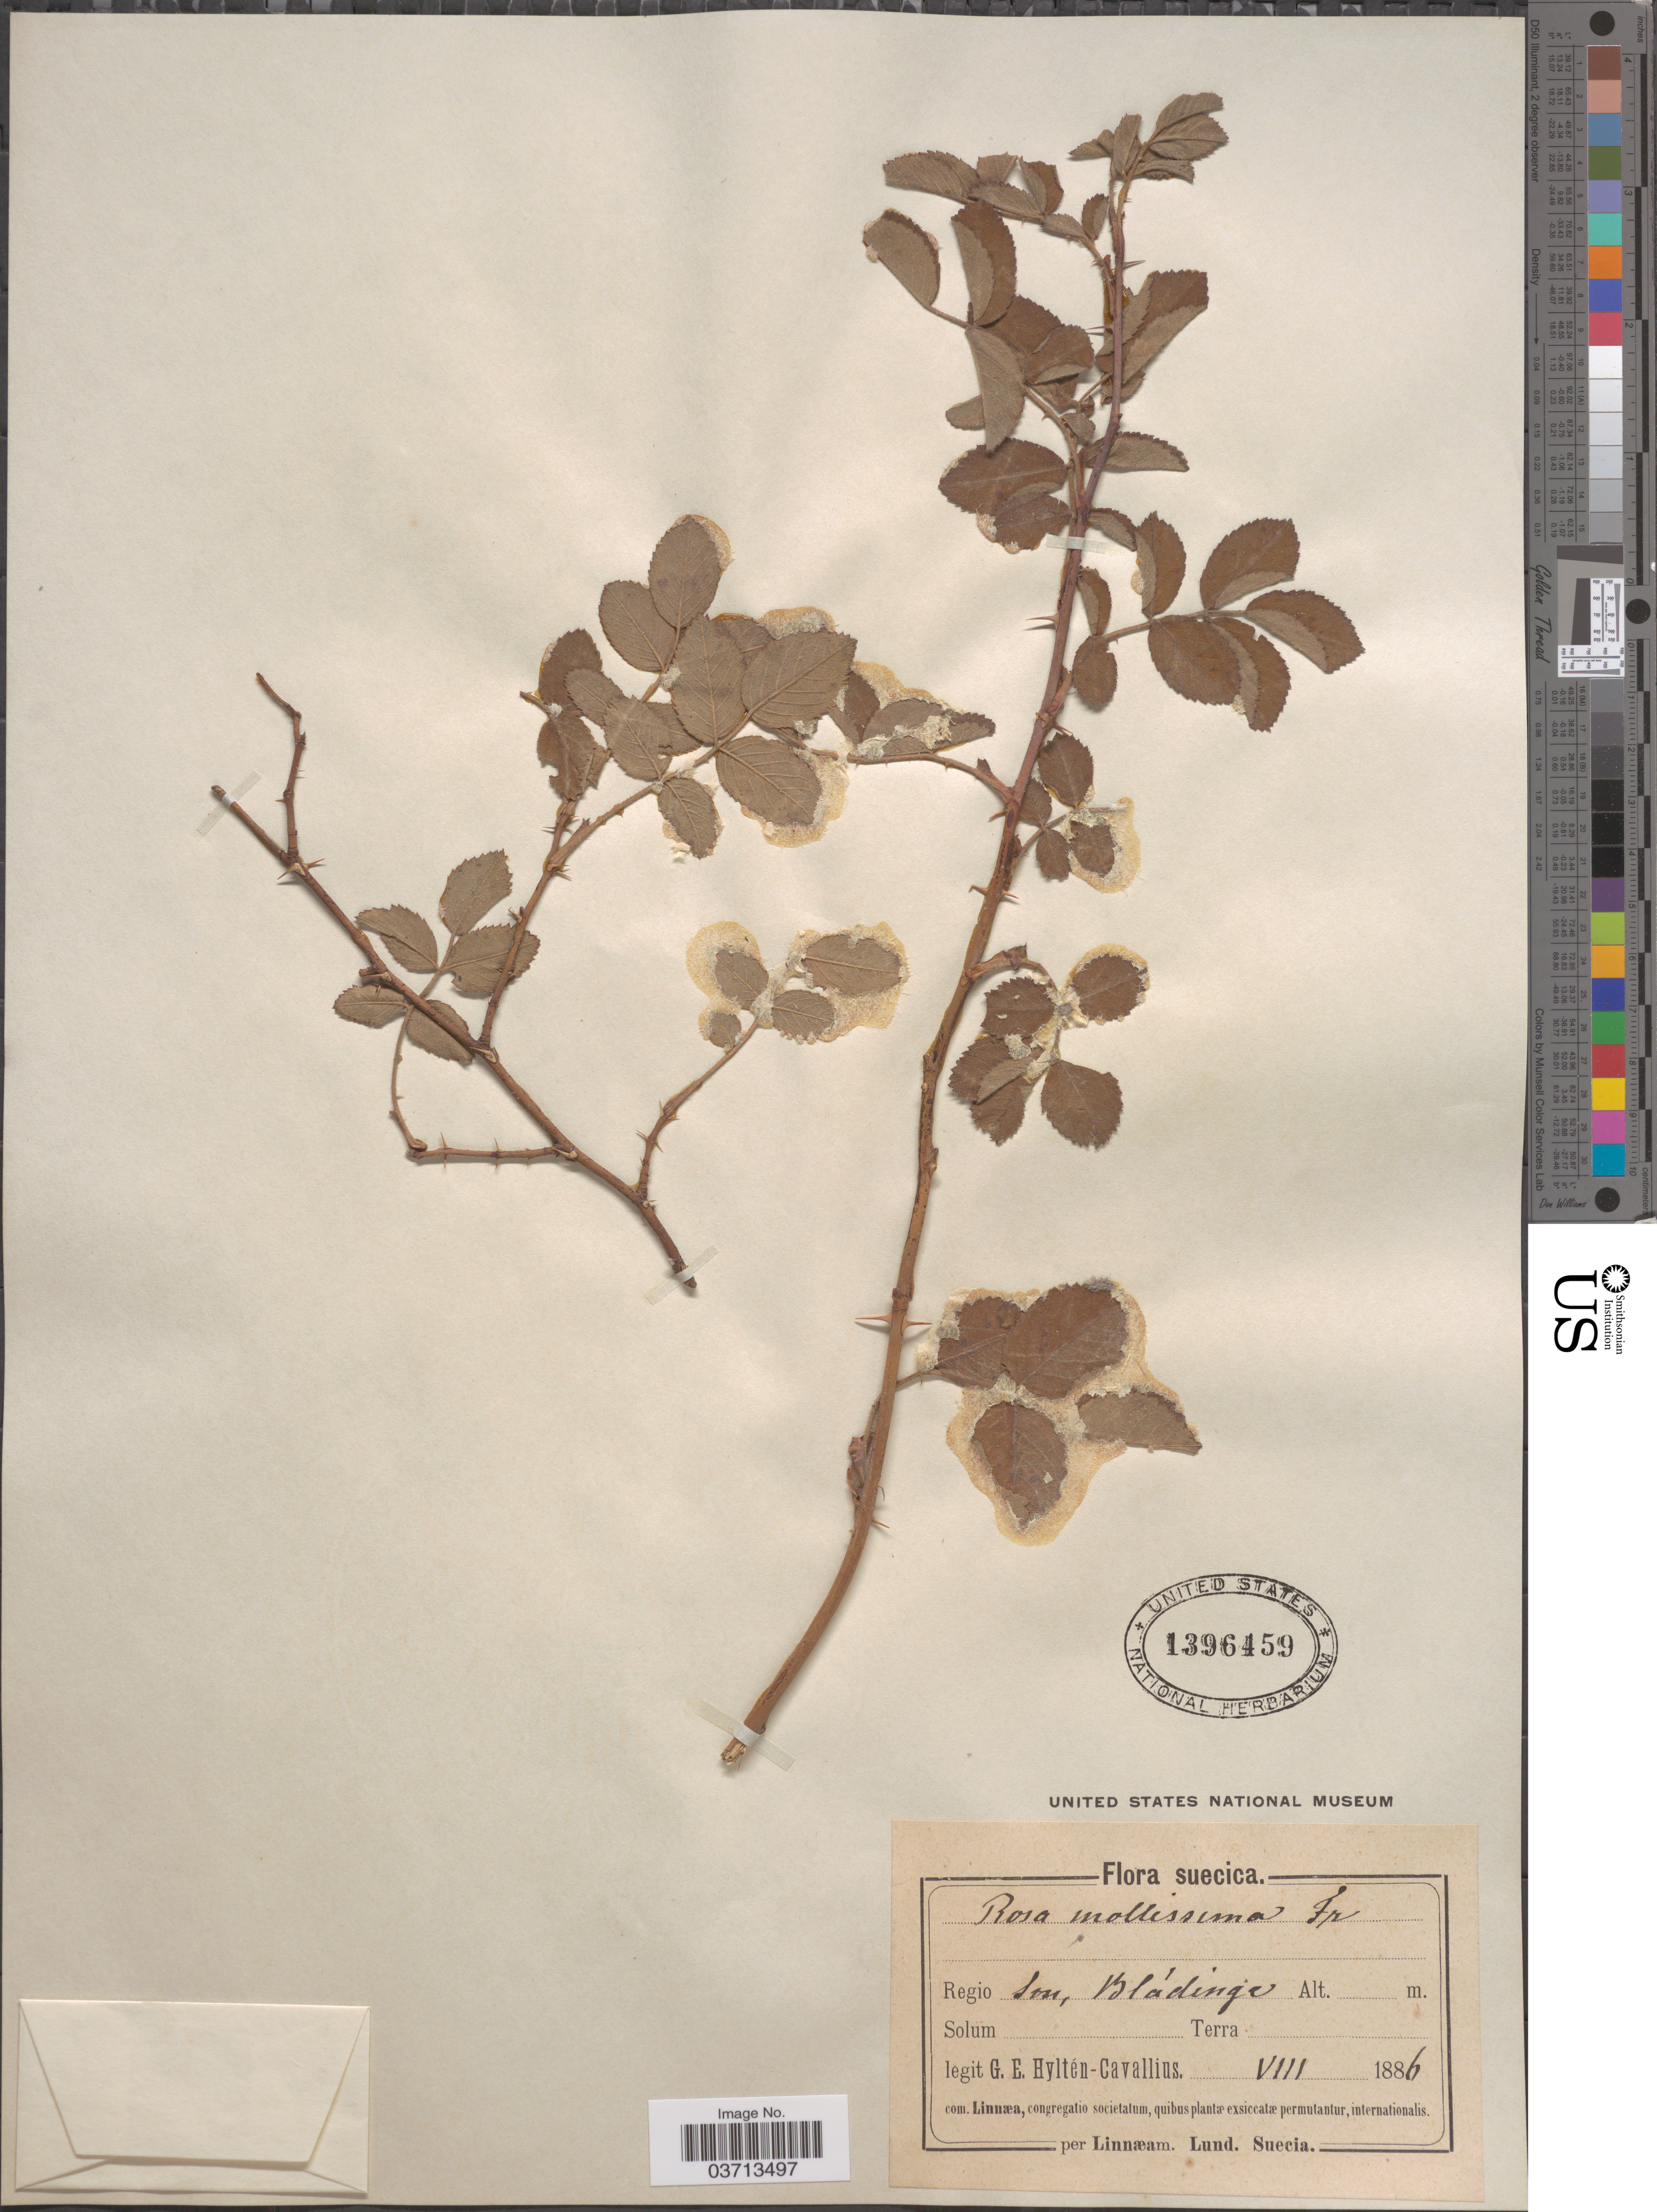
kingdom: Plantae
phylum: Tracheophyta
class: Magnoliopsida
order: Rosales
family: Rosaceae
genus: Rosa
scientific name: Rosa mollissima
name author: Gillot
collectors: G. Hyltén-Cavallius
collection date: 1886-08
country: Sweden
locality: Suecica. Regio Son, Bládinge.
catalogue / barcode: US 1396459